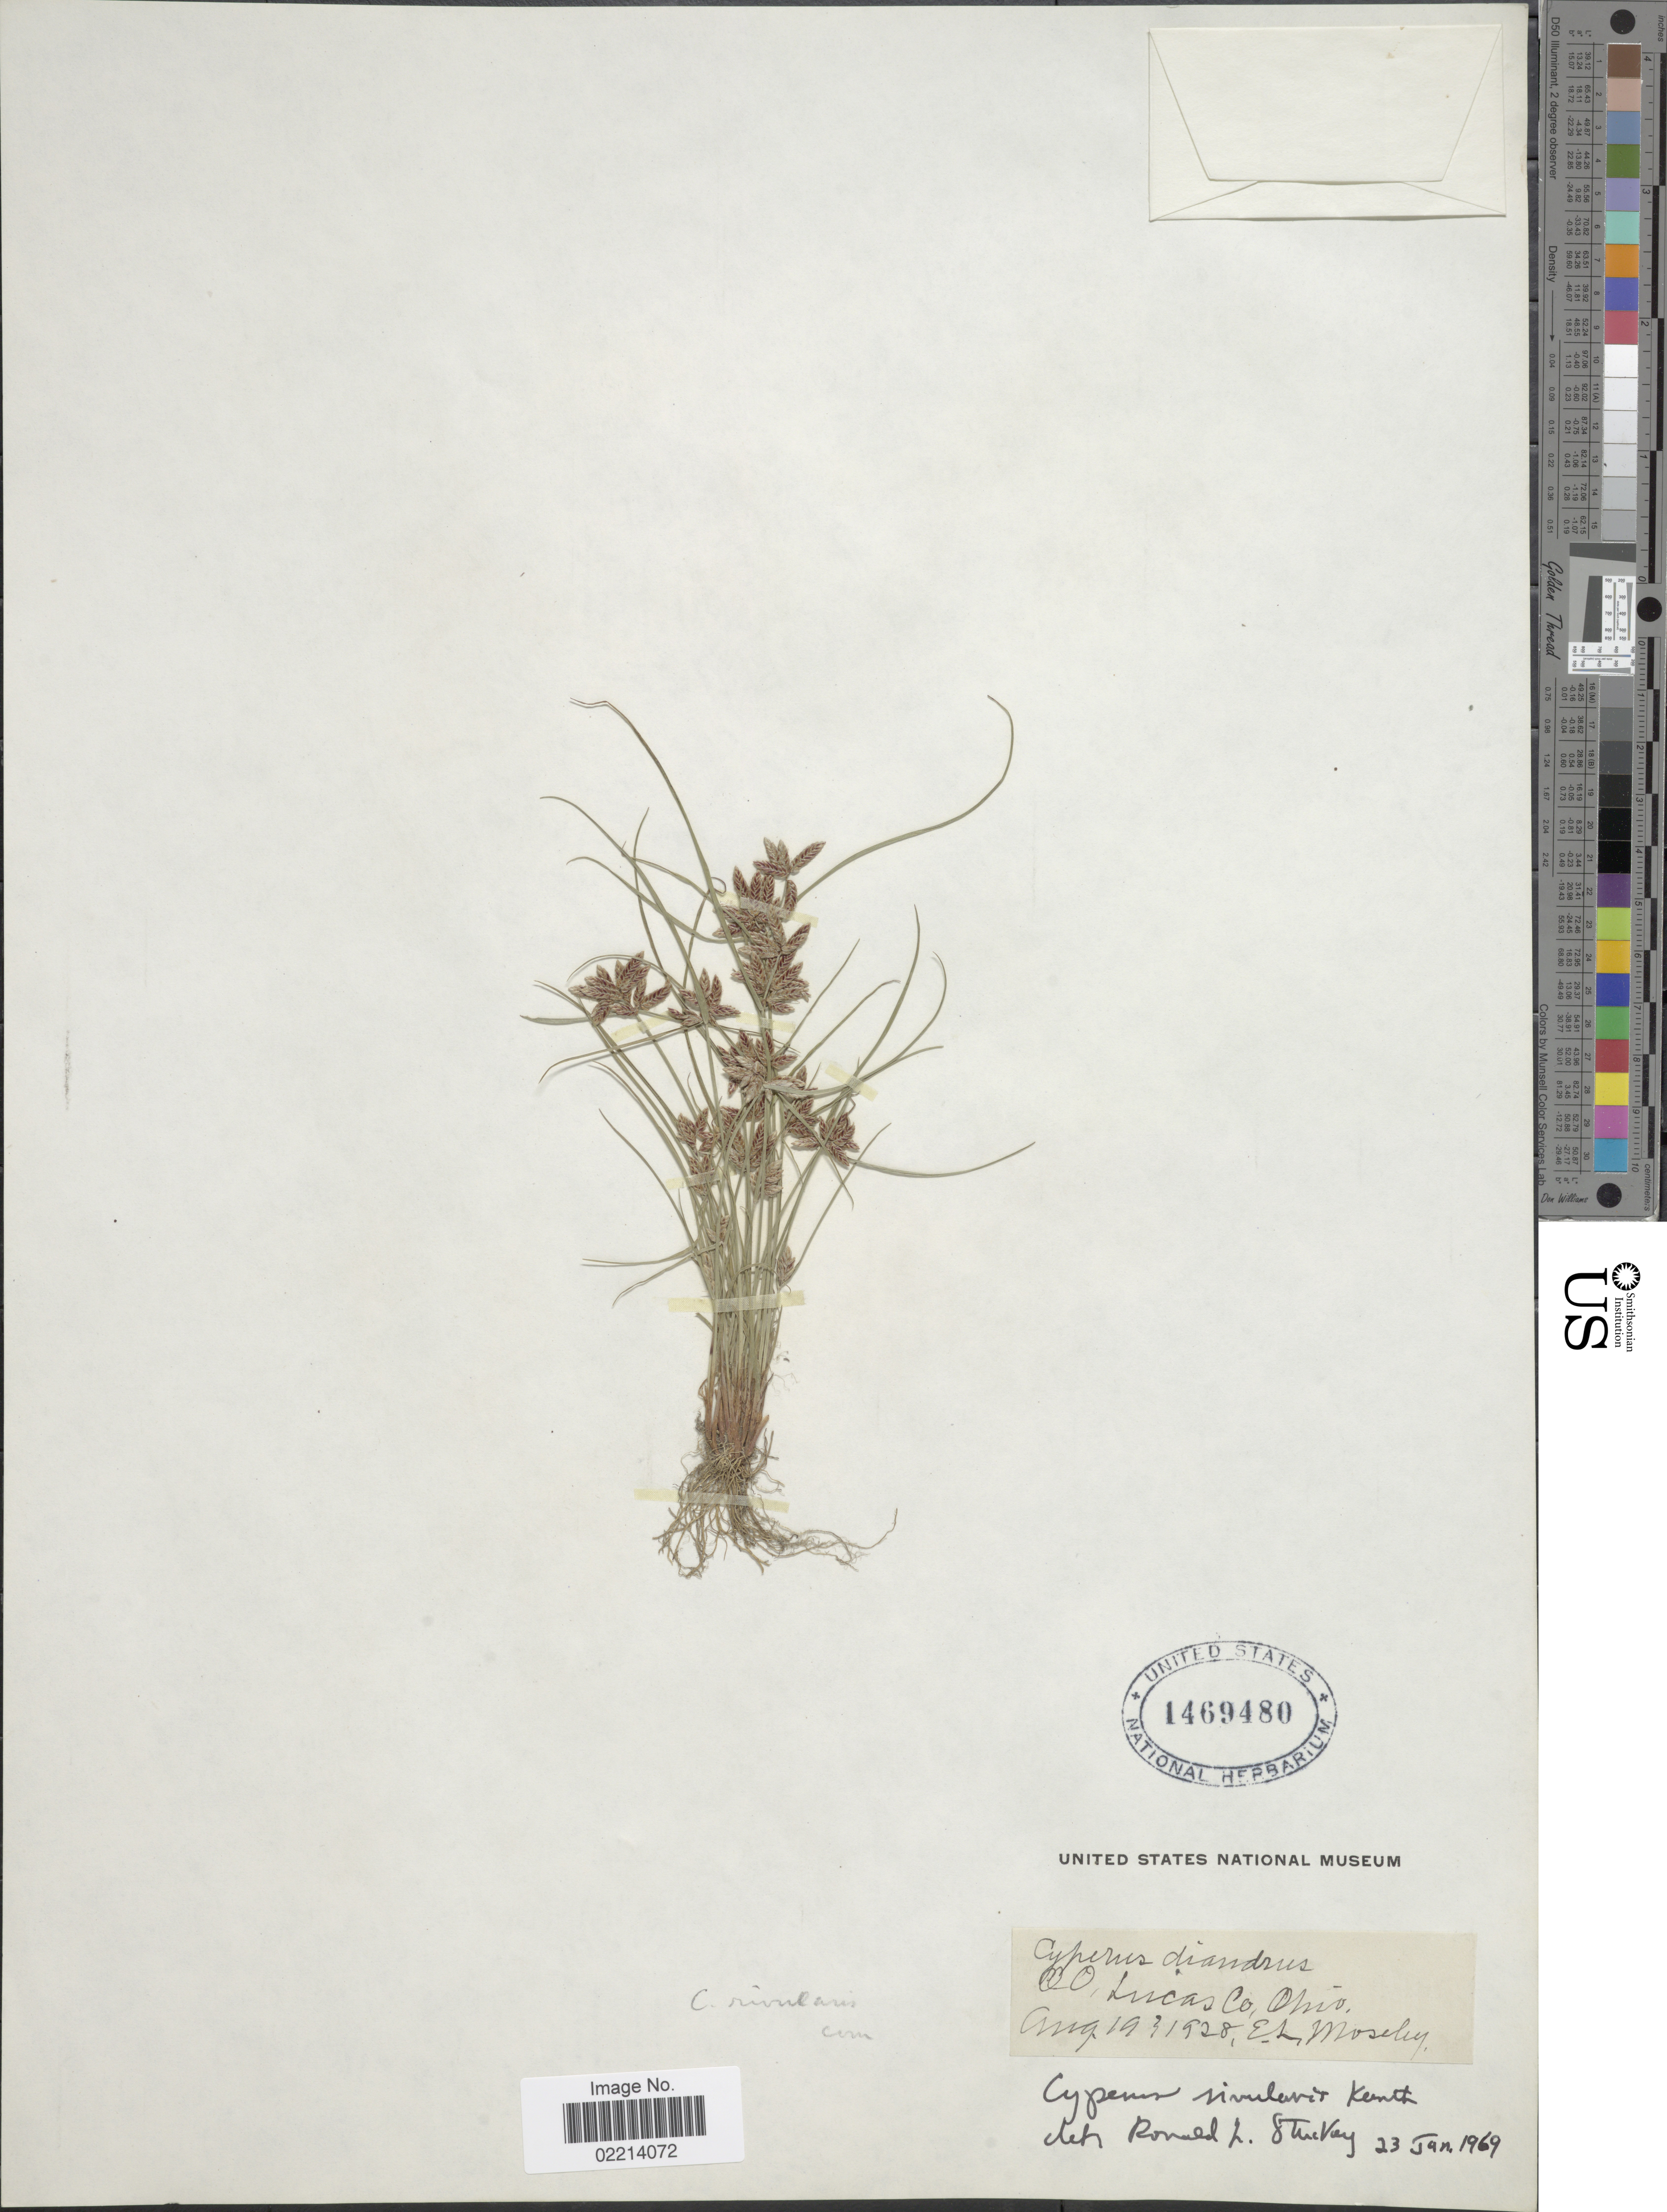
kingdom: Plantae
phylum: Tracheophyta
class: Liliopsida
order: Poales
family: Cyperaceae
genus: Cyperus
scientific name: Cyperus bipartitus Torr.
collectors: E. Moseley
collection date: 1928-08-19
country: United States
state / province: Ohio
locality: Lucas Co.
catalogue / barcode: US 1469480